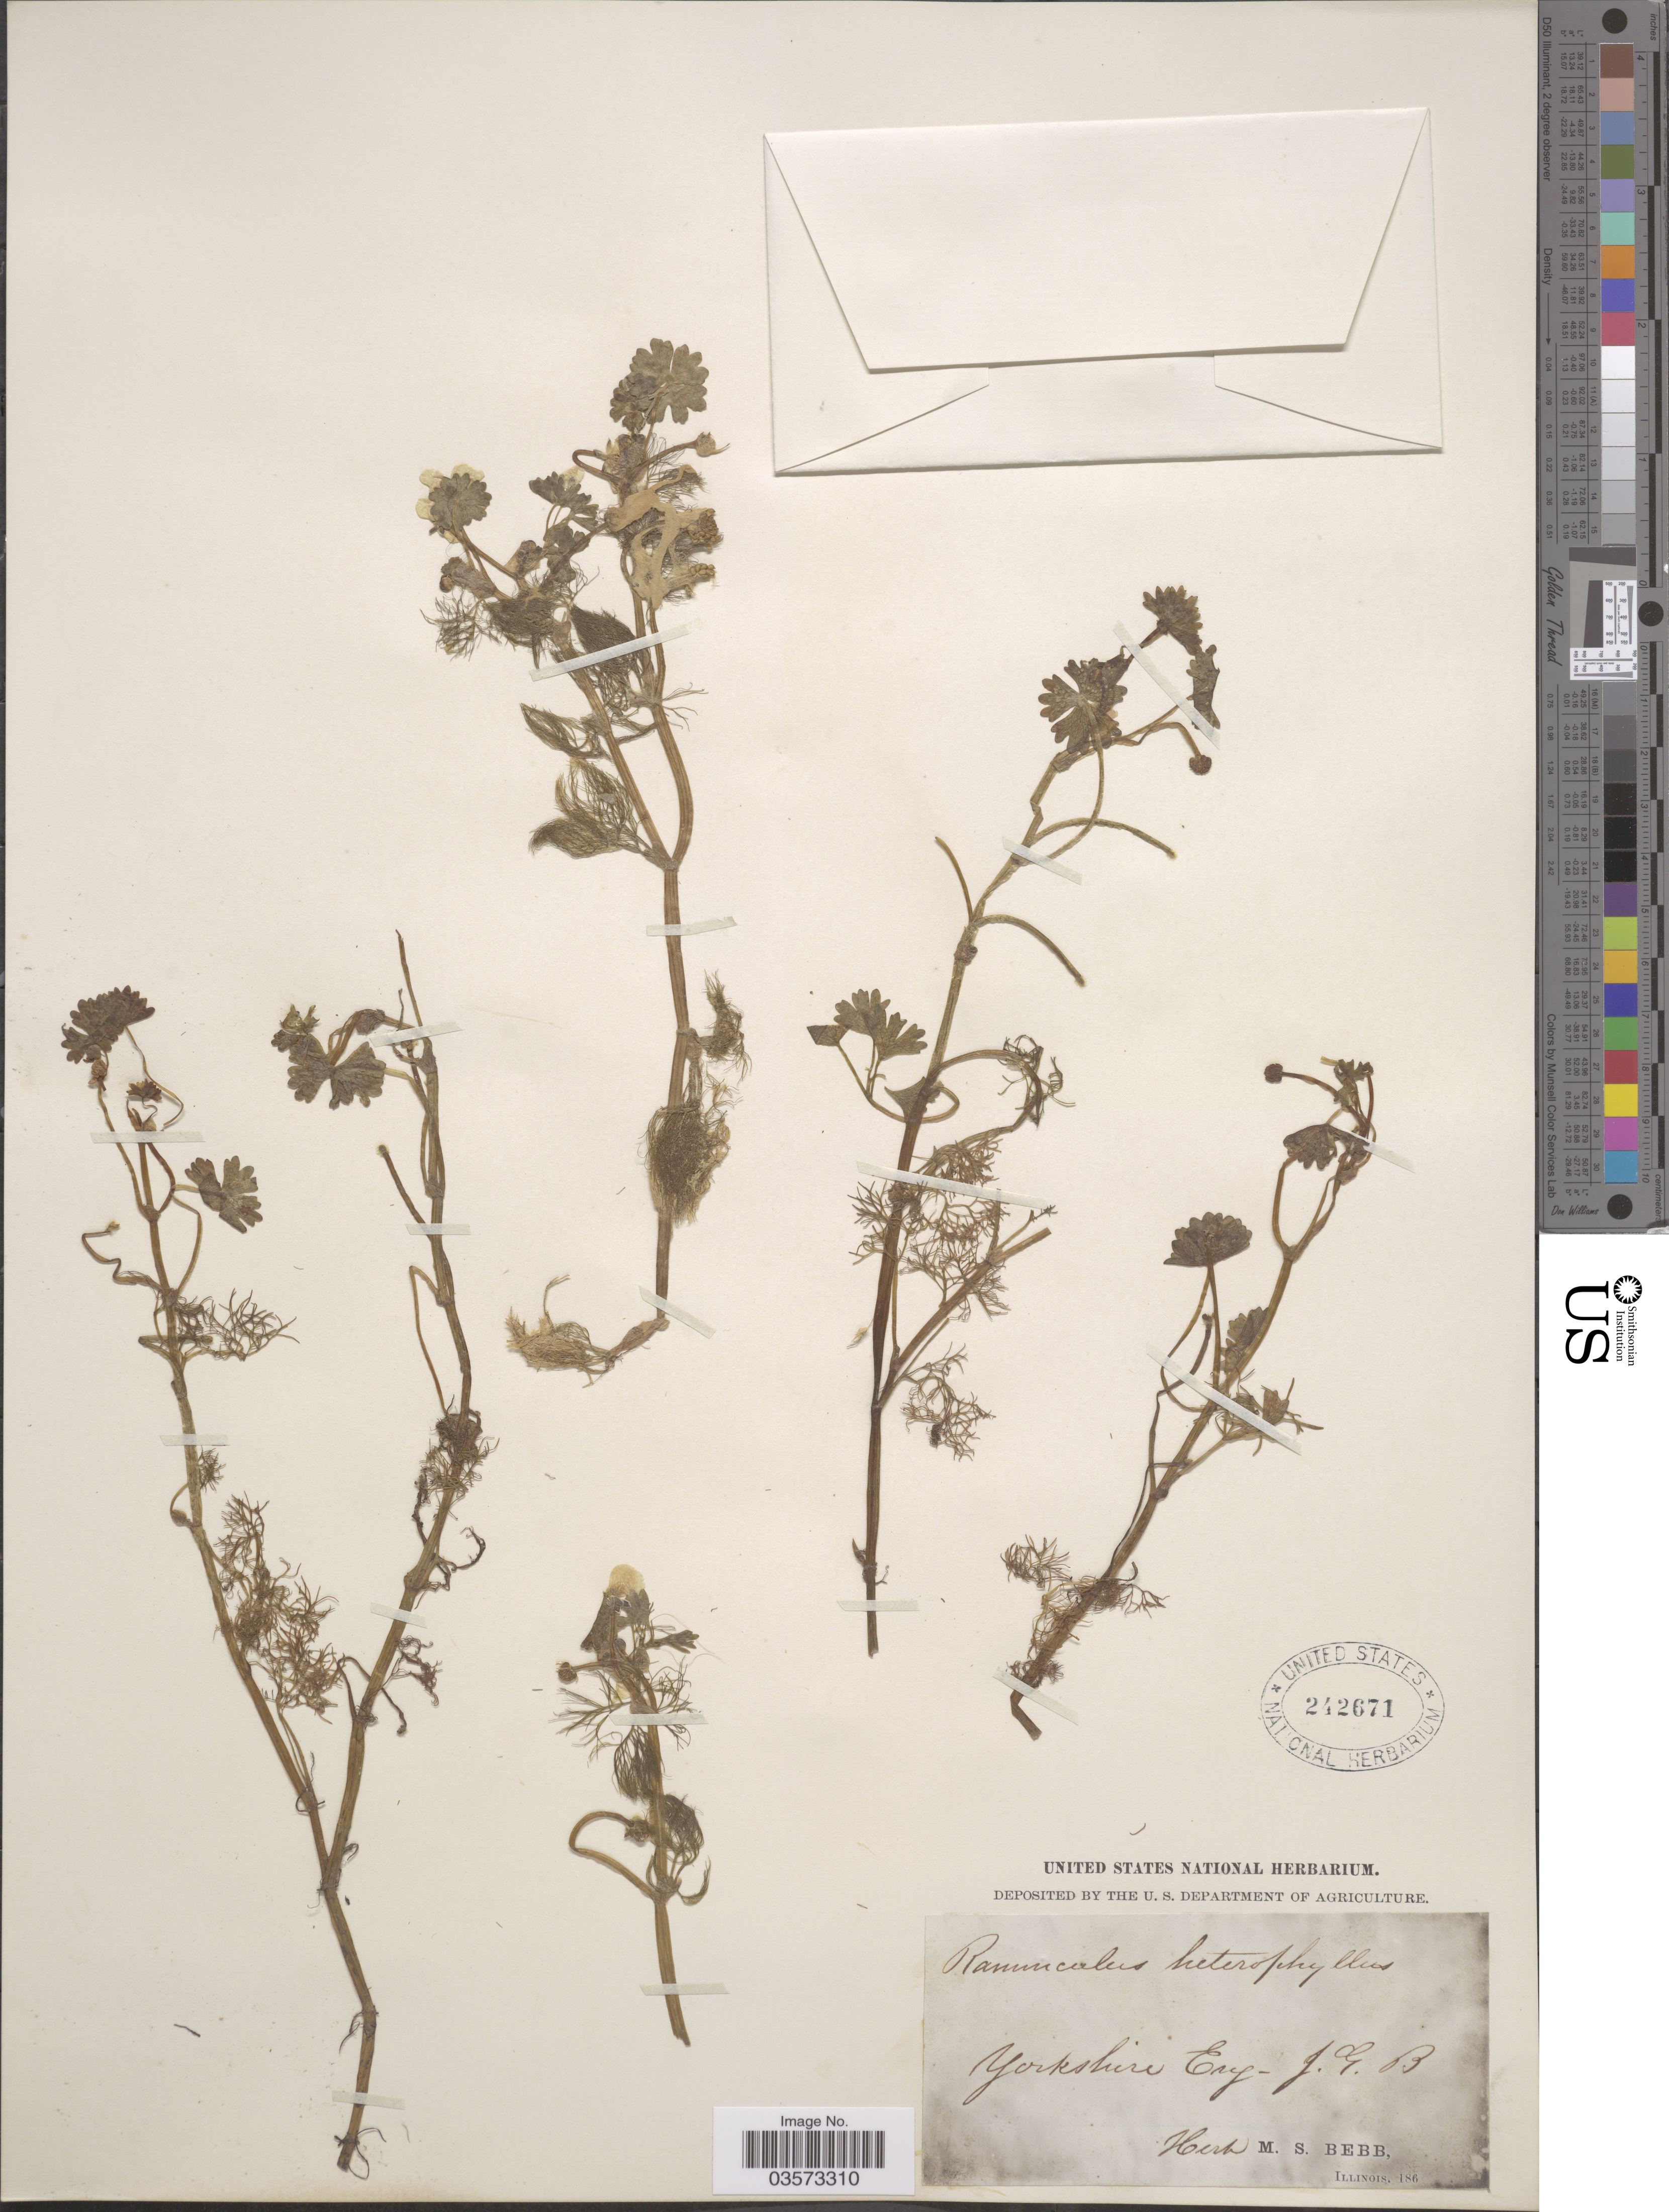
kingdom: Plantae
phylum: Tracheophyta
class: Magnoliopsida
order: Ranunculales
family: Ranunculaceae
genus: Ranunculus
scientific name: Ranunculus aquatilis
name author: L.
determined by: Strong, Mark T., (BOT), Smithsonian Institution - National Museum of Natural History (UNITED STATES)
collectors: ex Herb. M. S. Bebb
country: United Kingdom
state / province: England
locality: Yorkshire - J. G. B. [unsure placement]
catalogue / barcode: US 242671